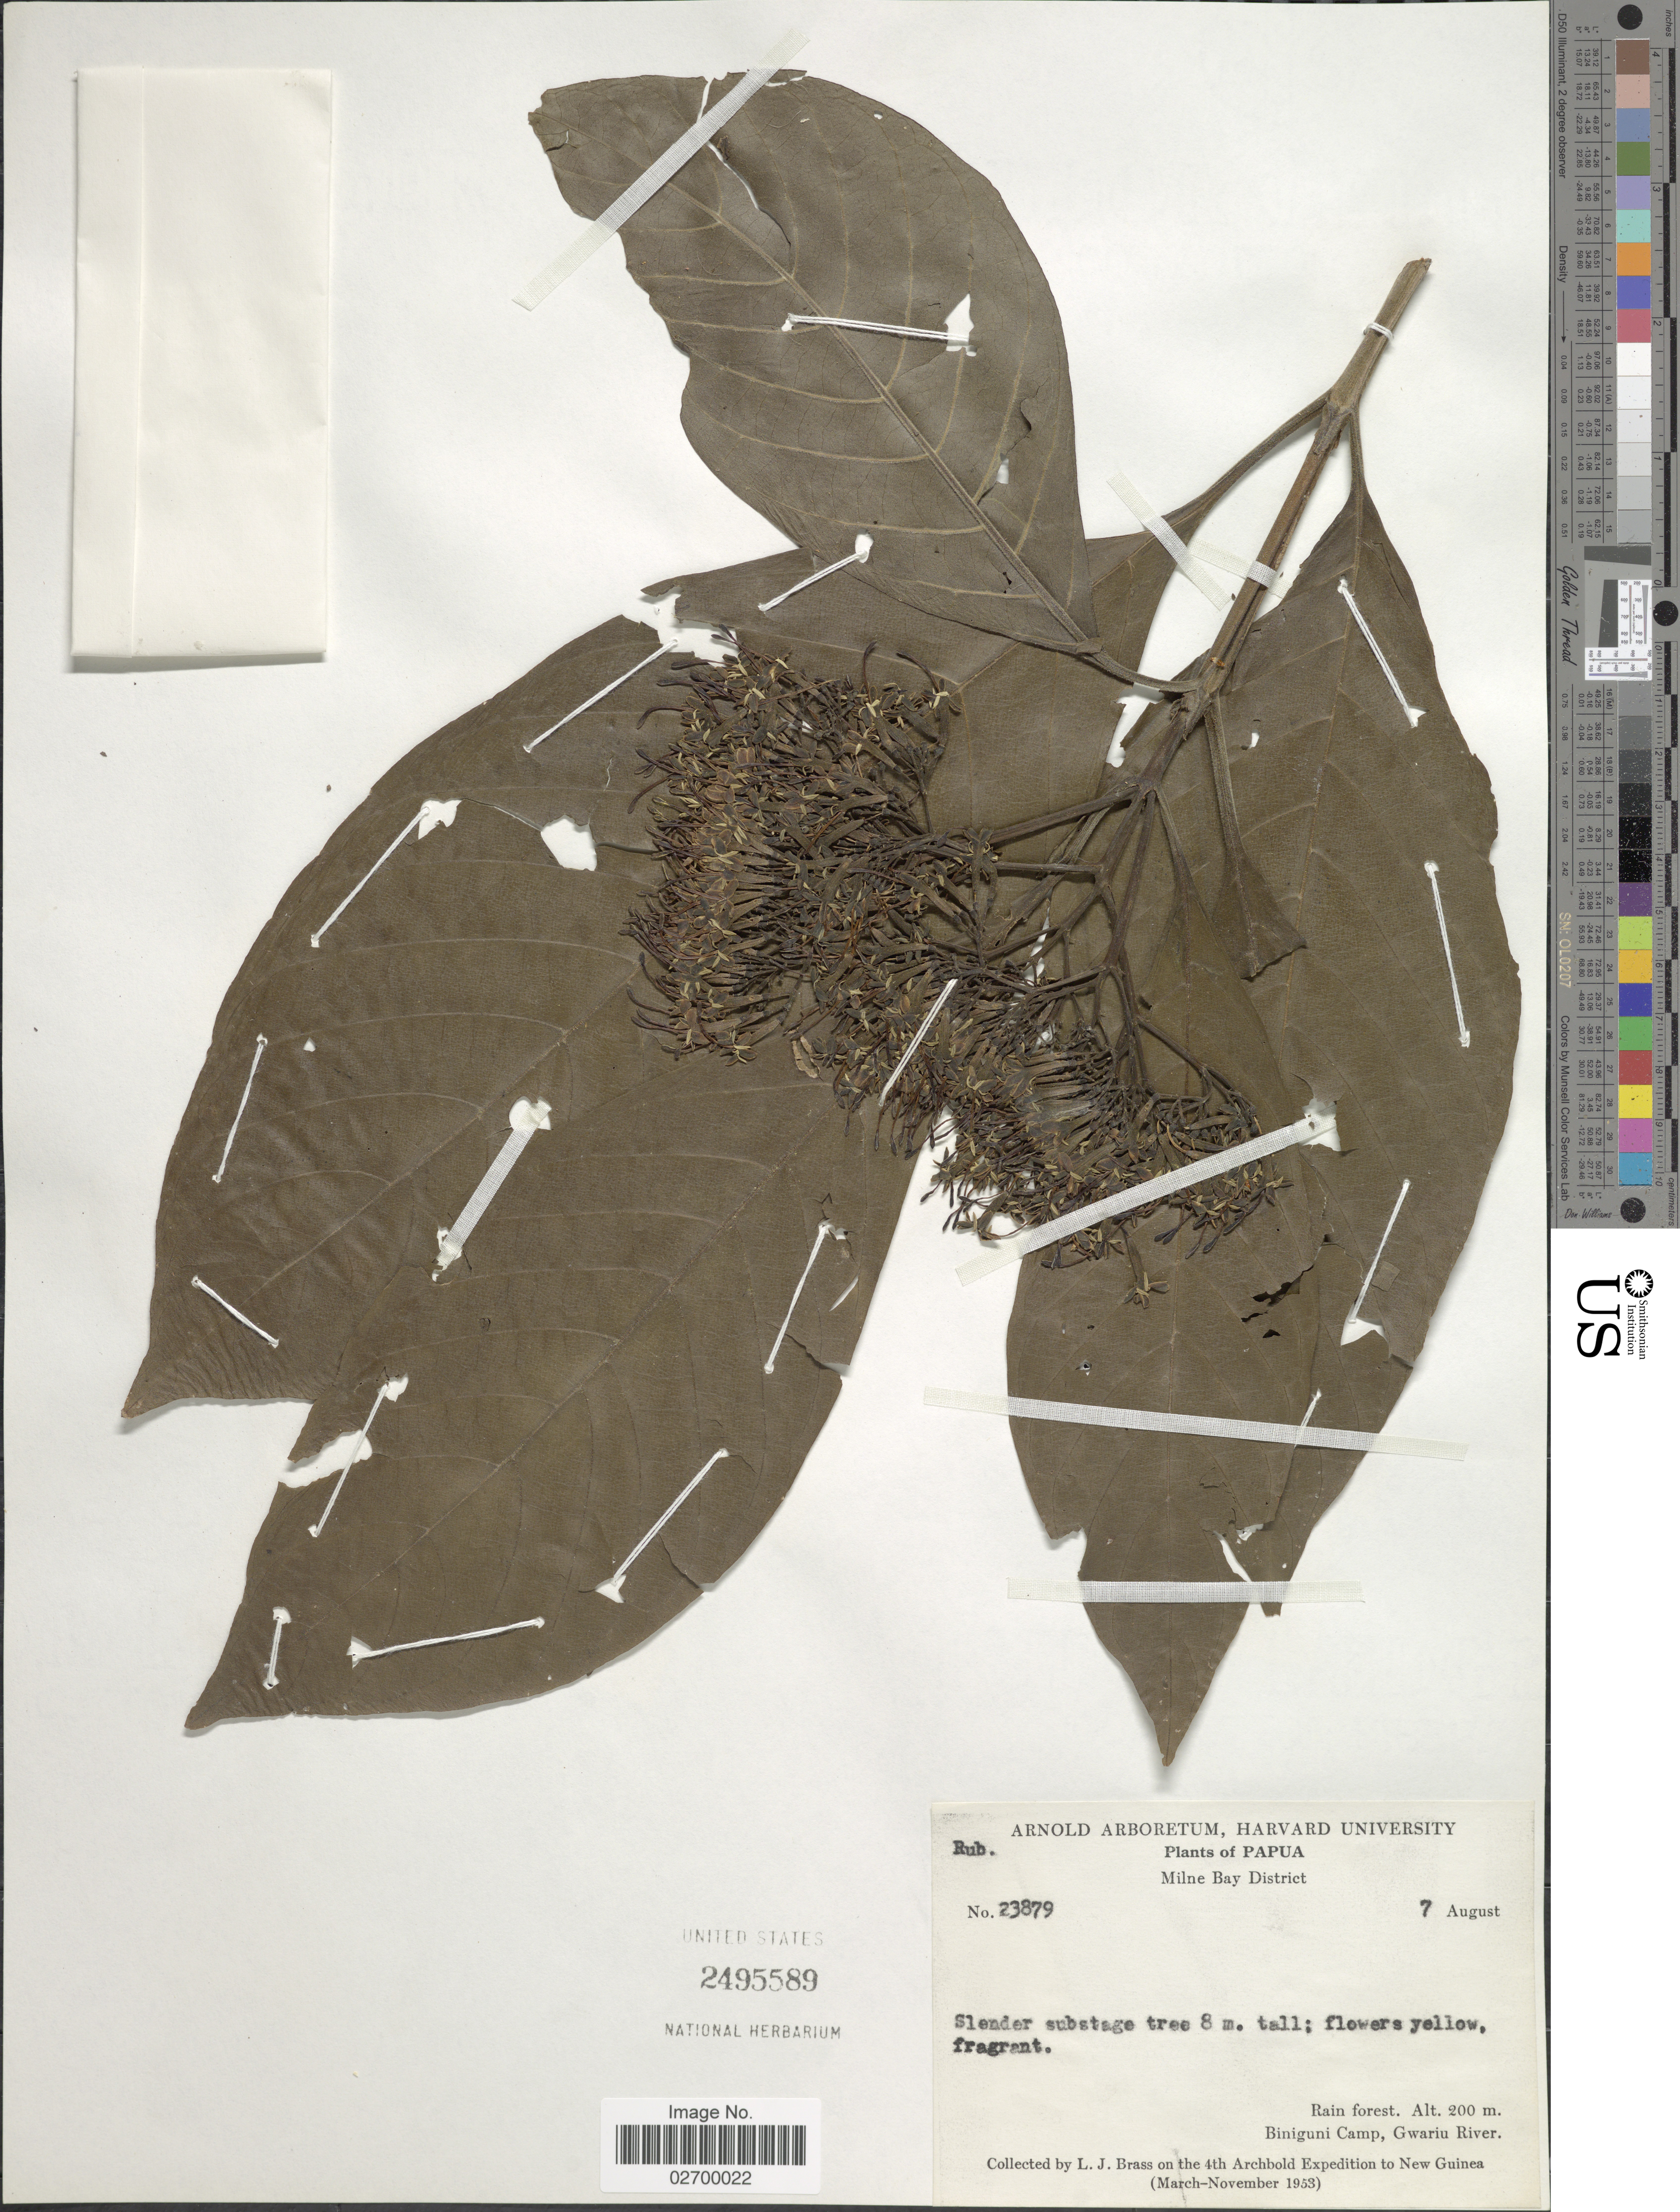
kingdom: Plantae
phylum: Tracheophyta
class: Magnoliopsida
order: Gentianales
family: Rubiaceae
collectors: L. J. Brass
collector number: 23879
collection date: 1953-08-07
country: Papua New Guinea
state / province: Milne Bay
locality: Biniguni Camp, Gwariu River. New Guinea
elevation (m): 200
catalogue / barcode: US 2495589